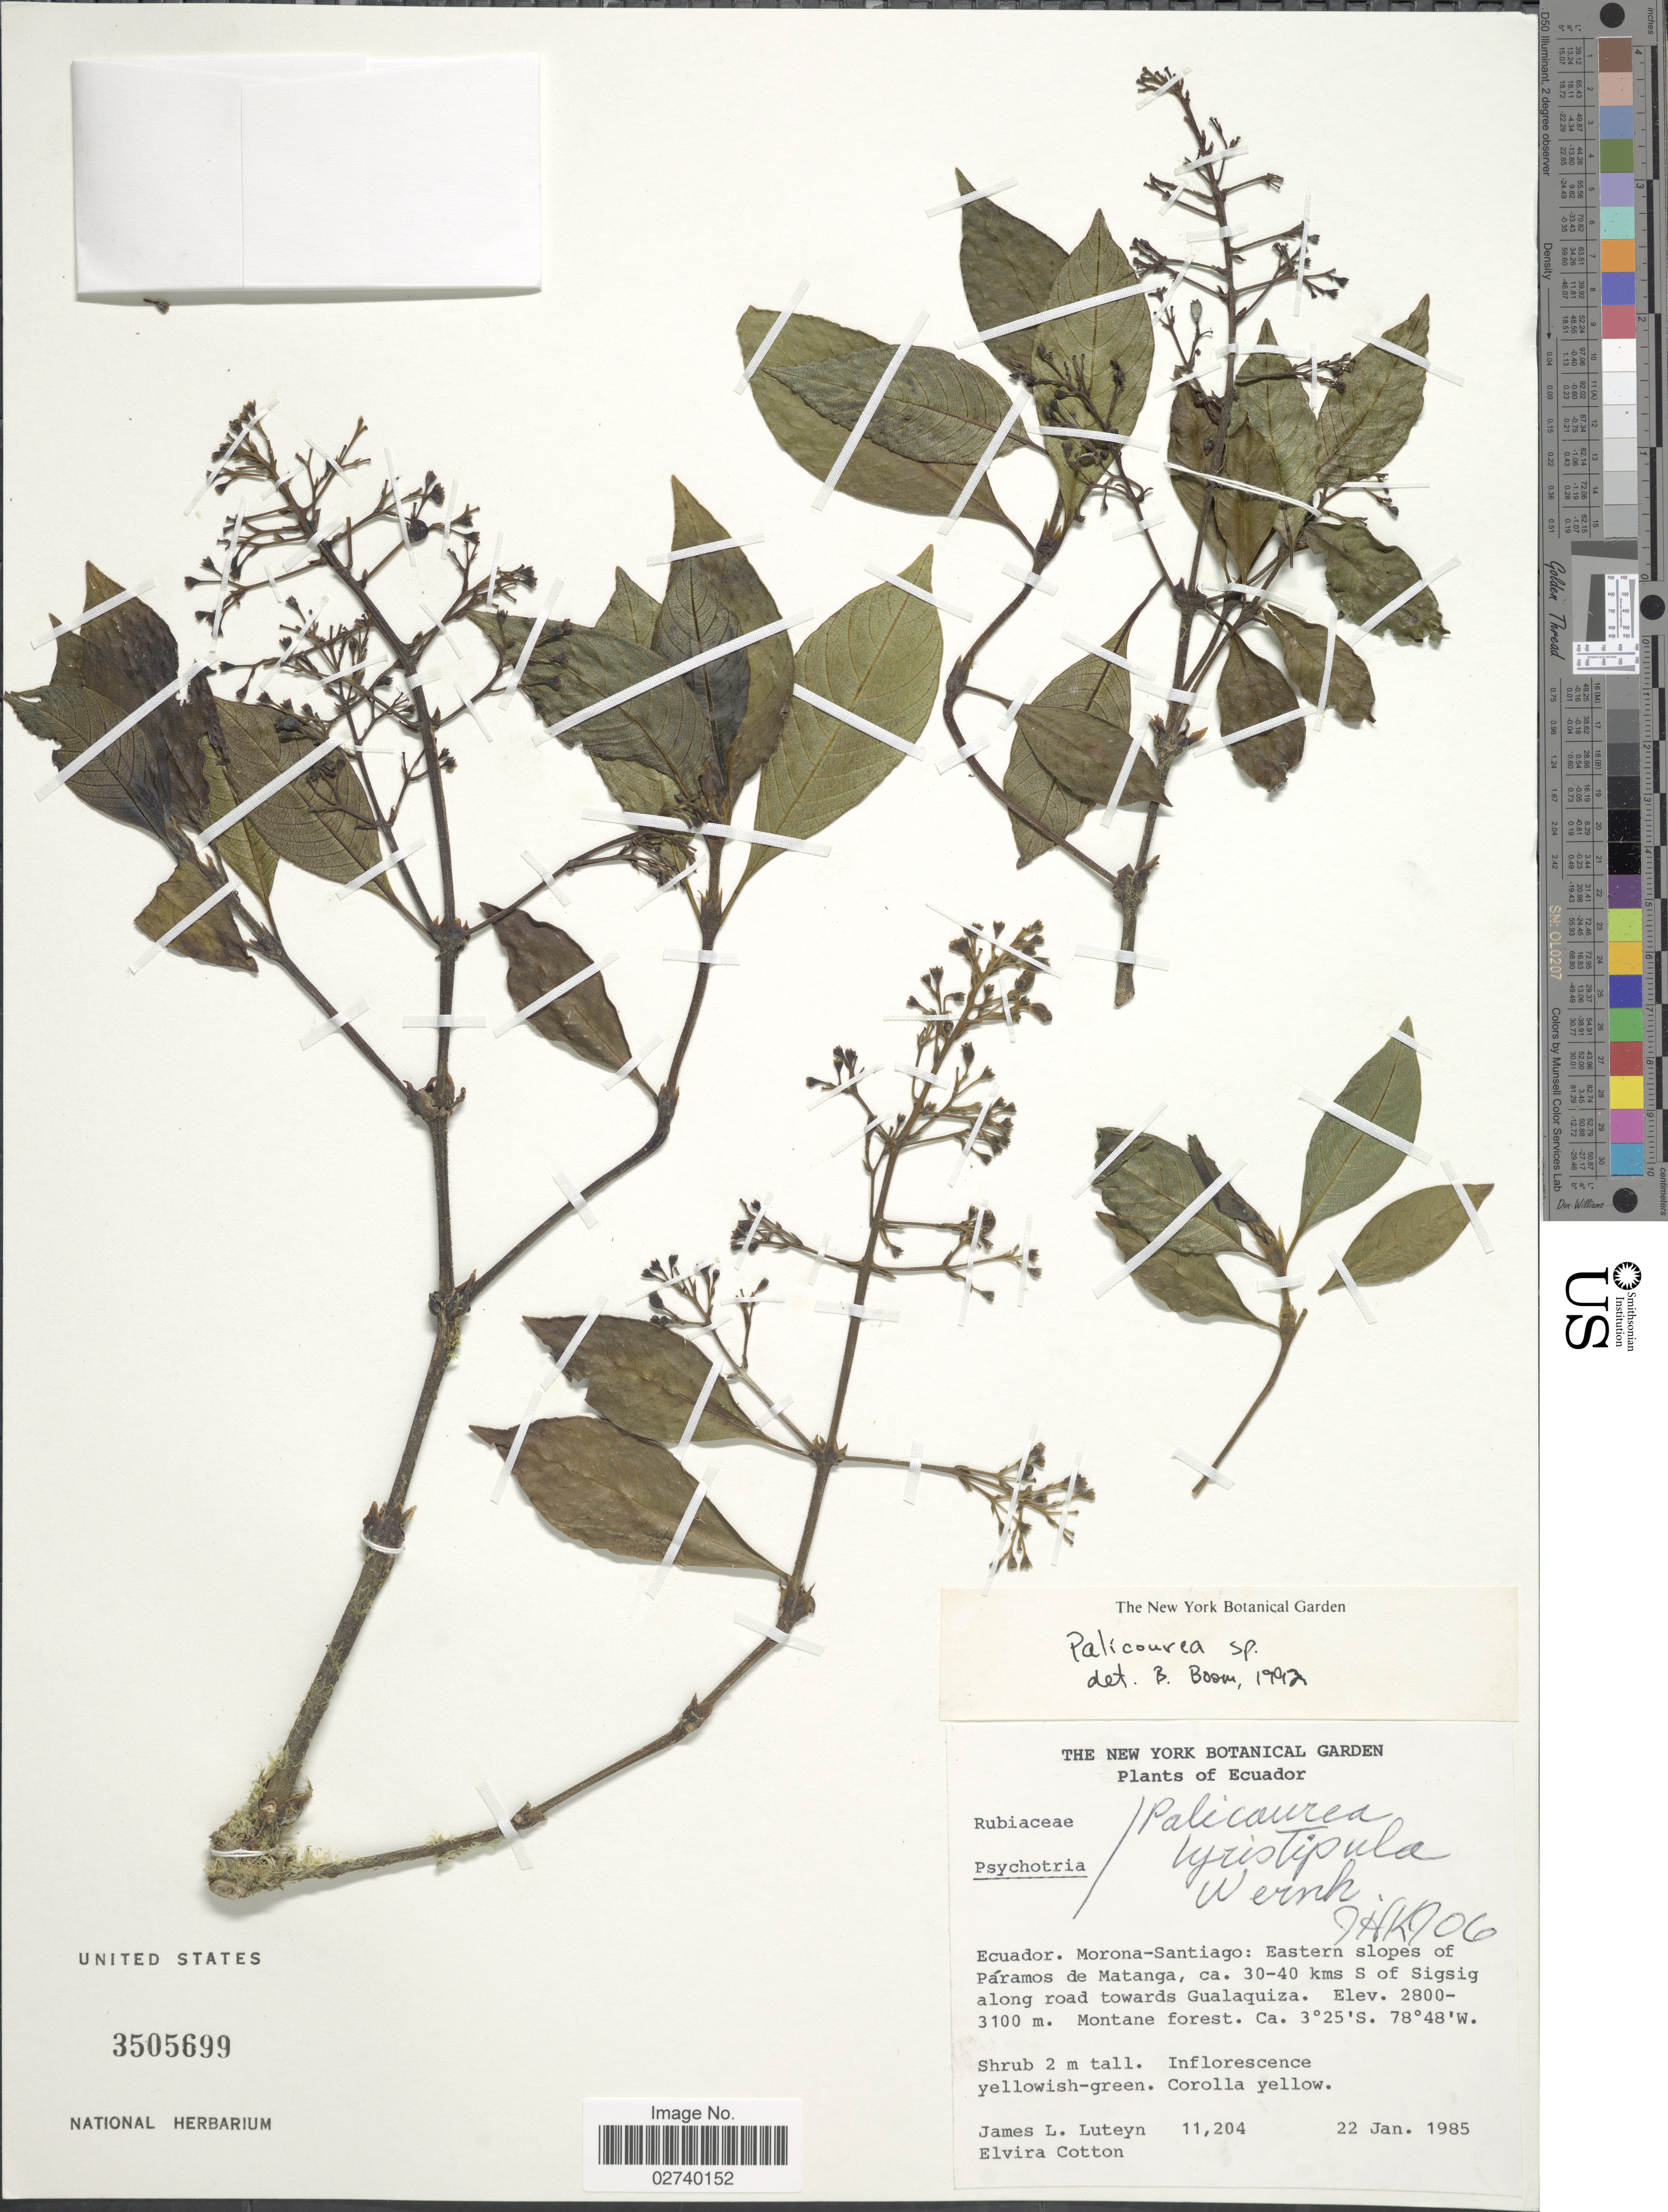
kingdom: Plantae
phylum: Tracheophyta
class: Magnoliopsida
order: Gentianales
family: Rubiaceae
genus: Palicourea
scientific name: Palicourea lyristipula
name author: Wernham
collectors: J. L. Luteyn & E. Cotton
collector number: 11204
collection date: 1985-01-22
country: Ecuador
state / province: Morona-Santiago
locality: Eastern slopes of Paramos de Matanga, ca. 30-40 kms S of Sigsig along road towards Gualaquiza, Montane forest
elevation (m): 2800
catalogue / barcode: US 3505699